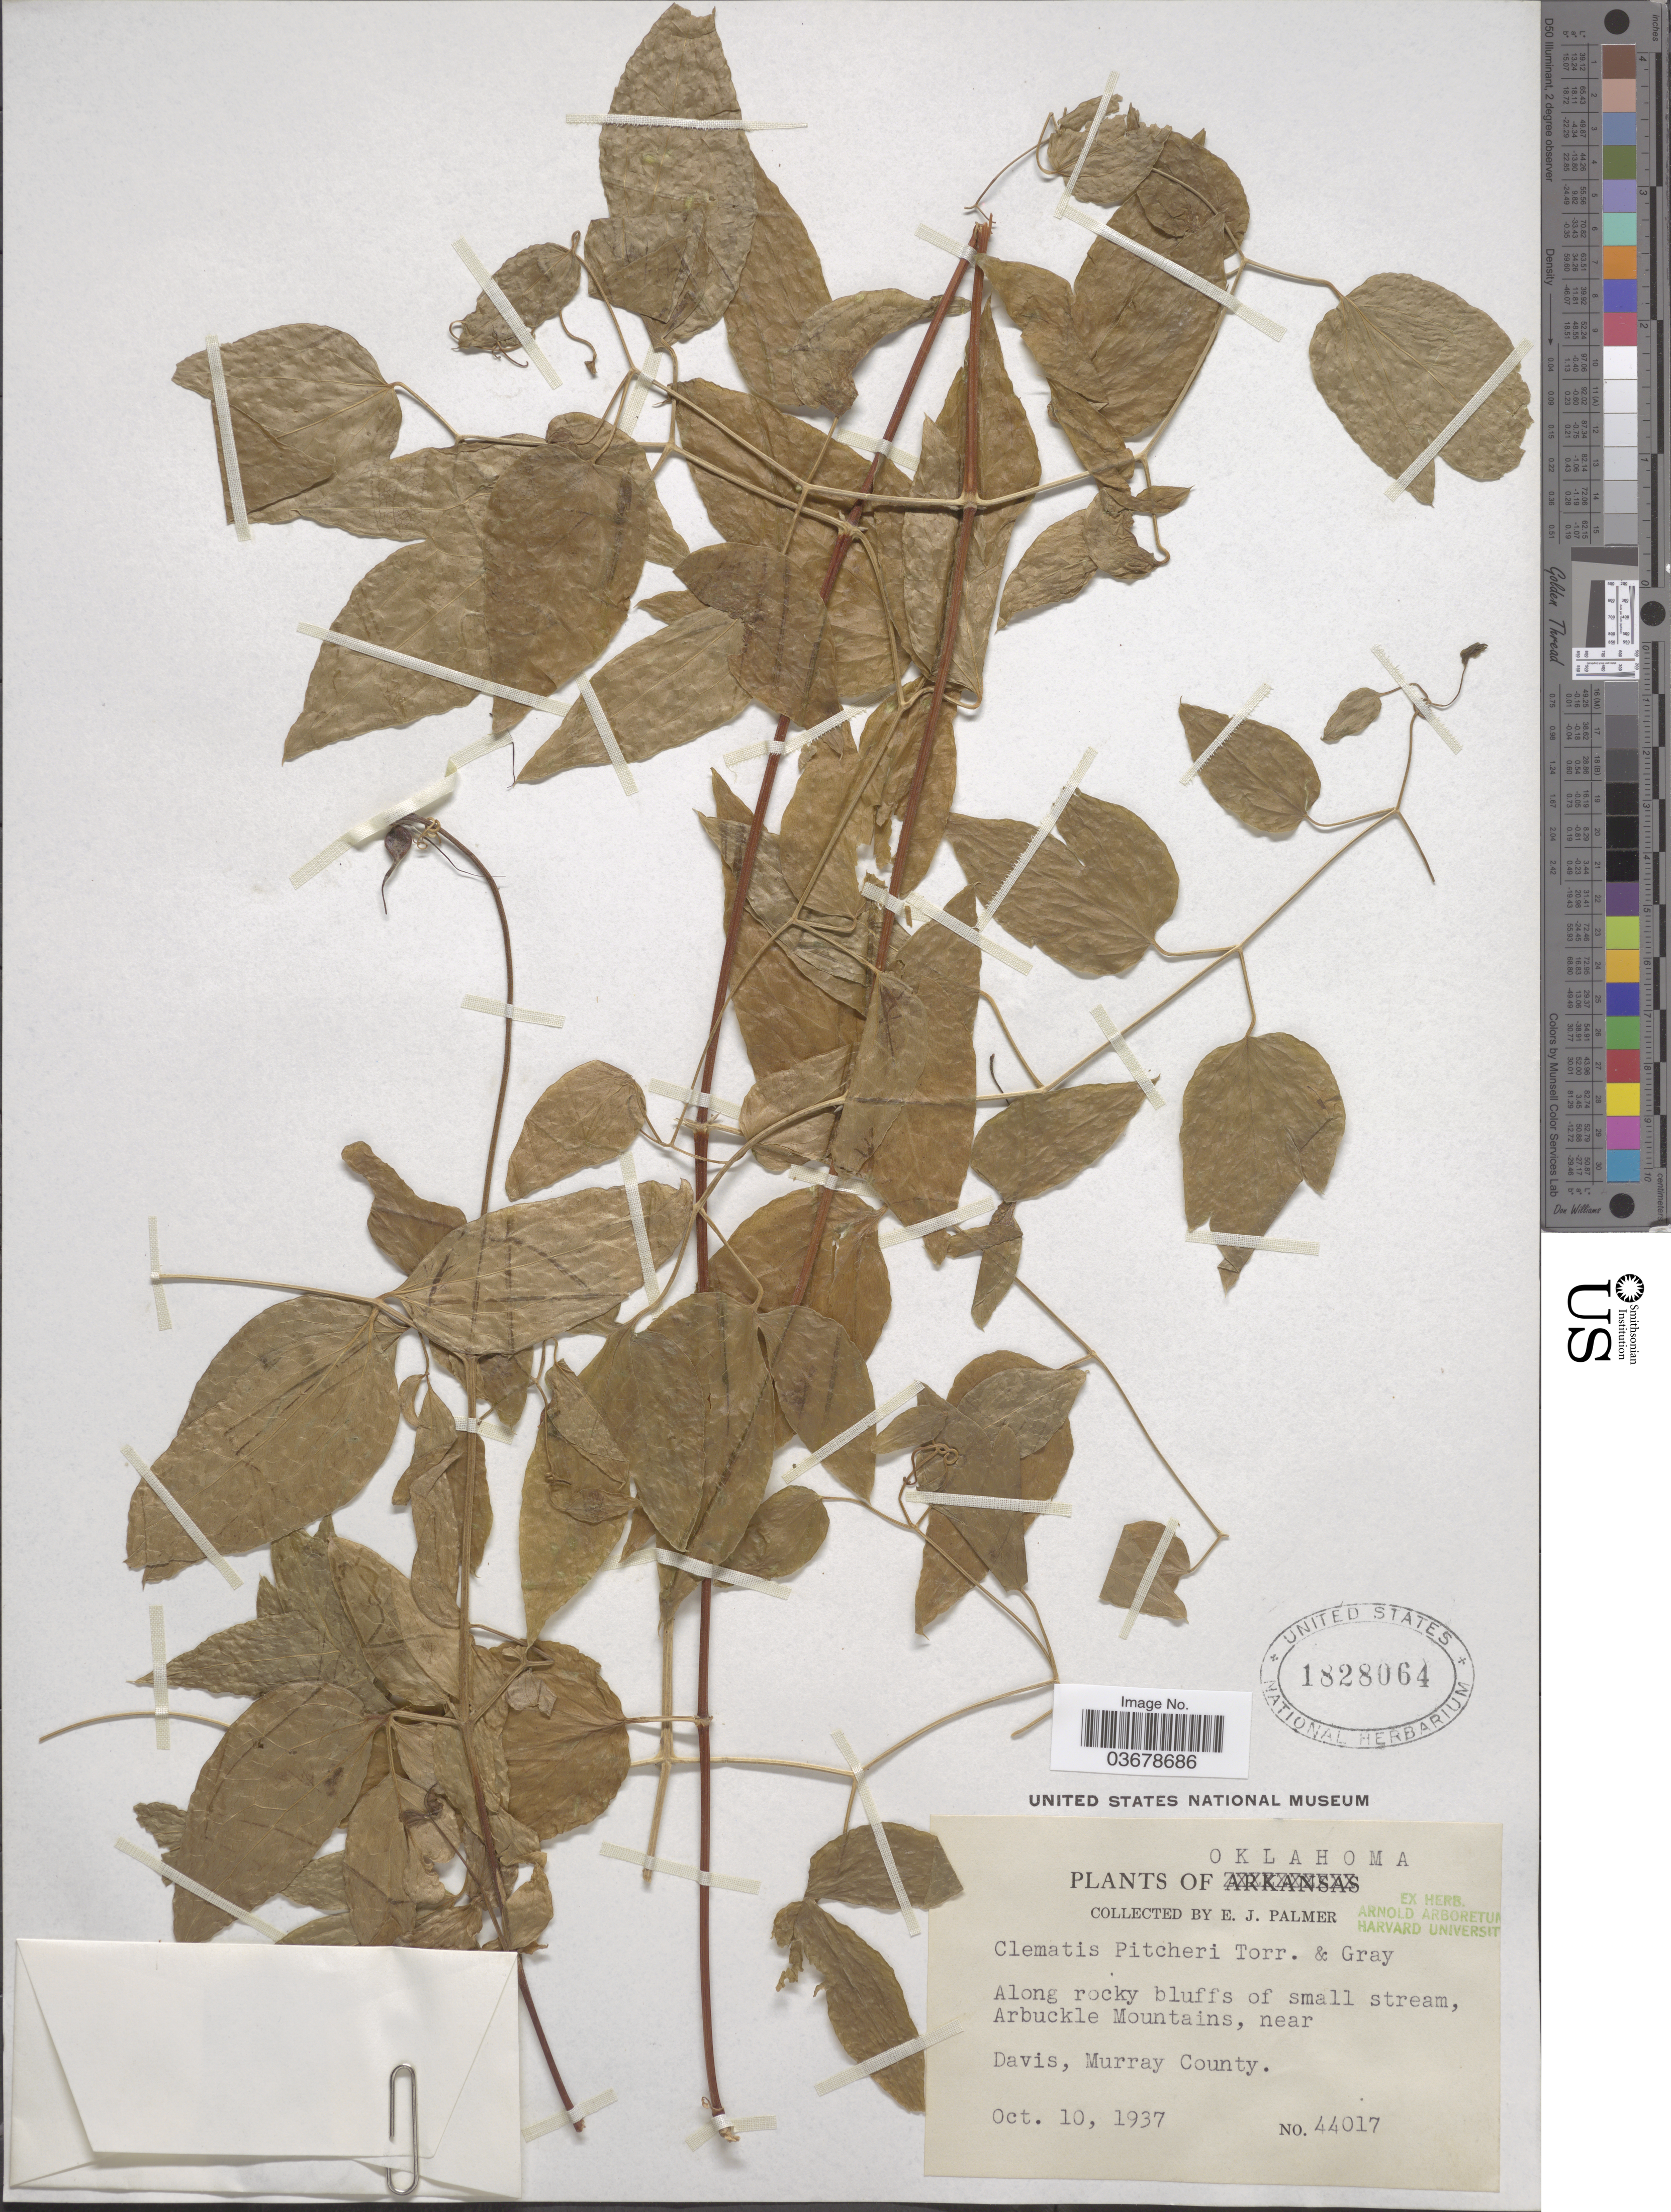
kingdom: Plantae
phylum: Tracheophyta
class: Magnoliopsida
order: Ranunculales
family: Ranunculaceae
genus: Clematis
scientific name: Clematis viorna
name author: L.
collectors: E. J. Palmer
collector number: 44017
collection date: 1937-10-10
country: United States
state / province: Oklahoma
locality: Arbuckle Mountains, near Davis, Murray County.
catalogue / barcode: US 1828064